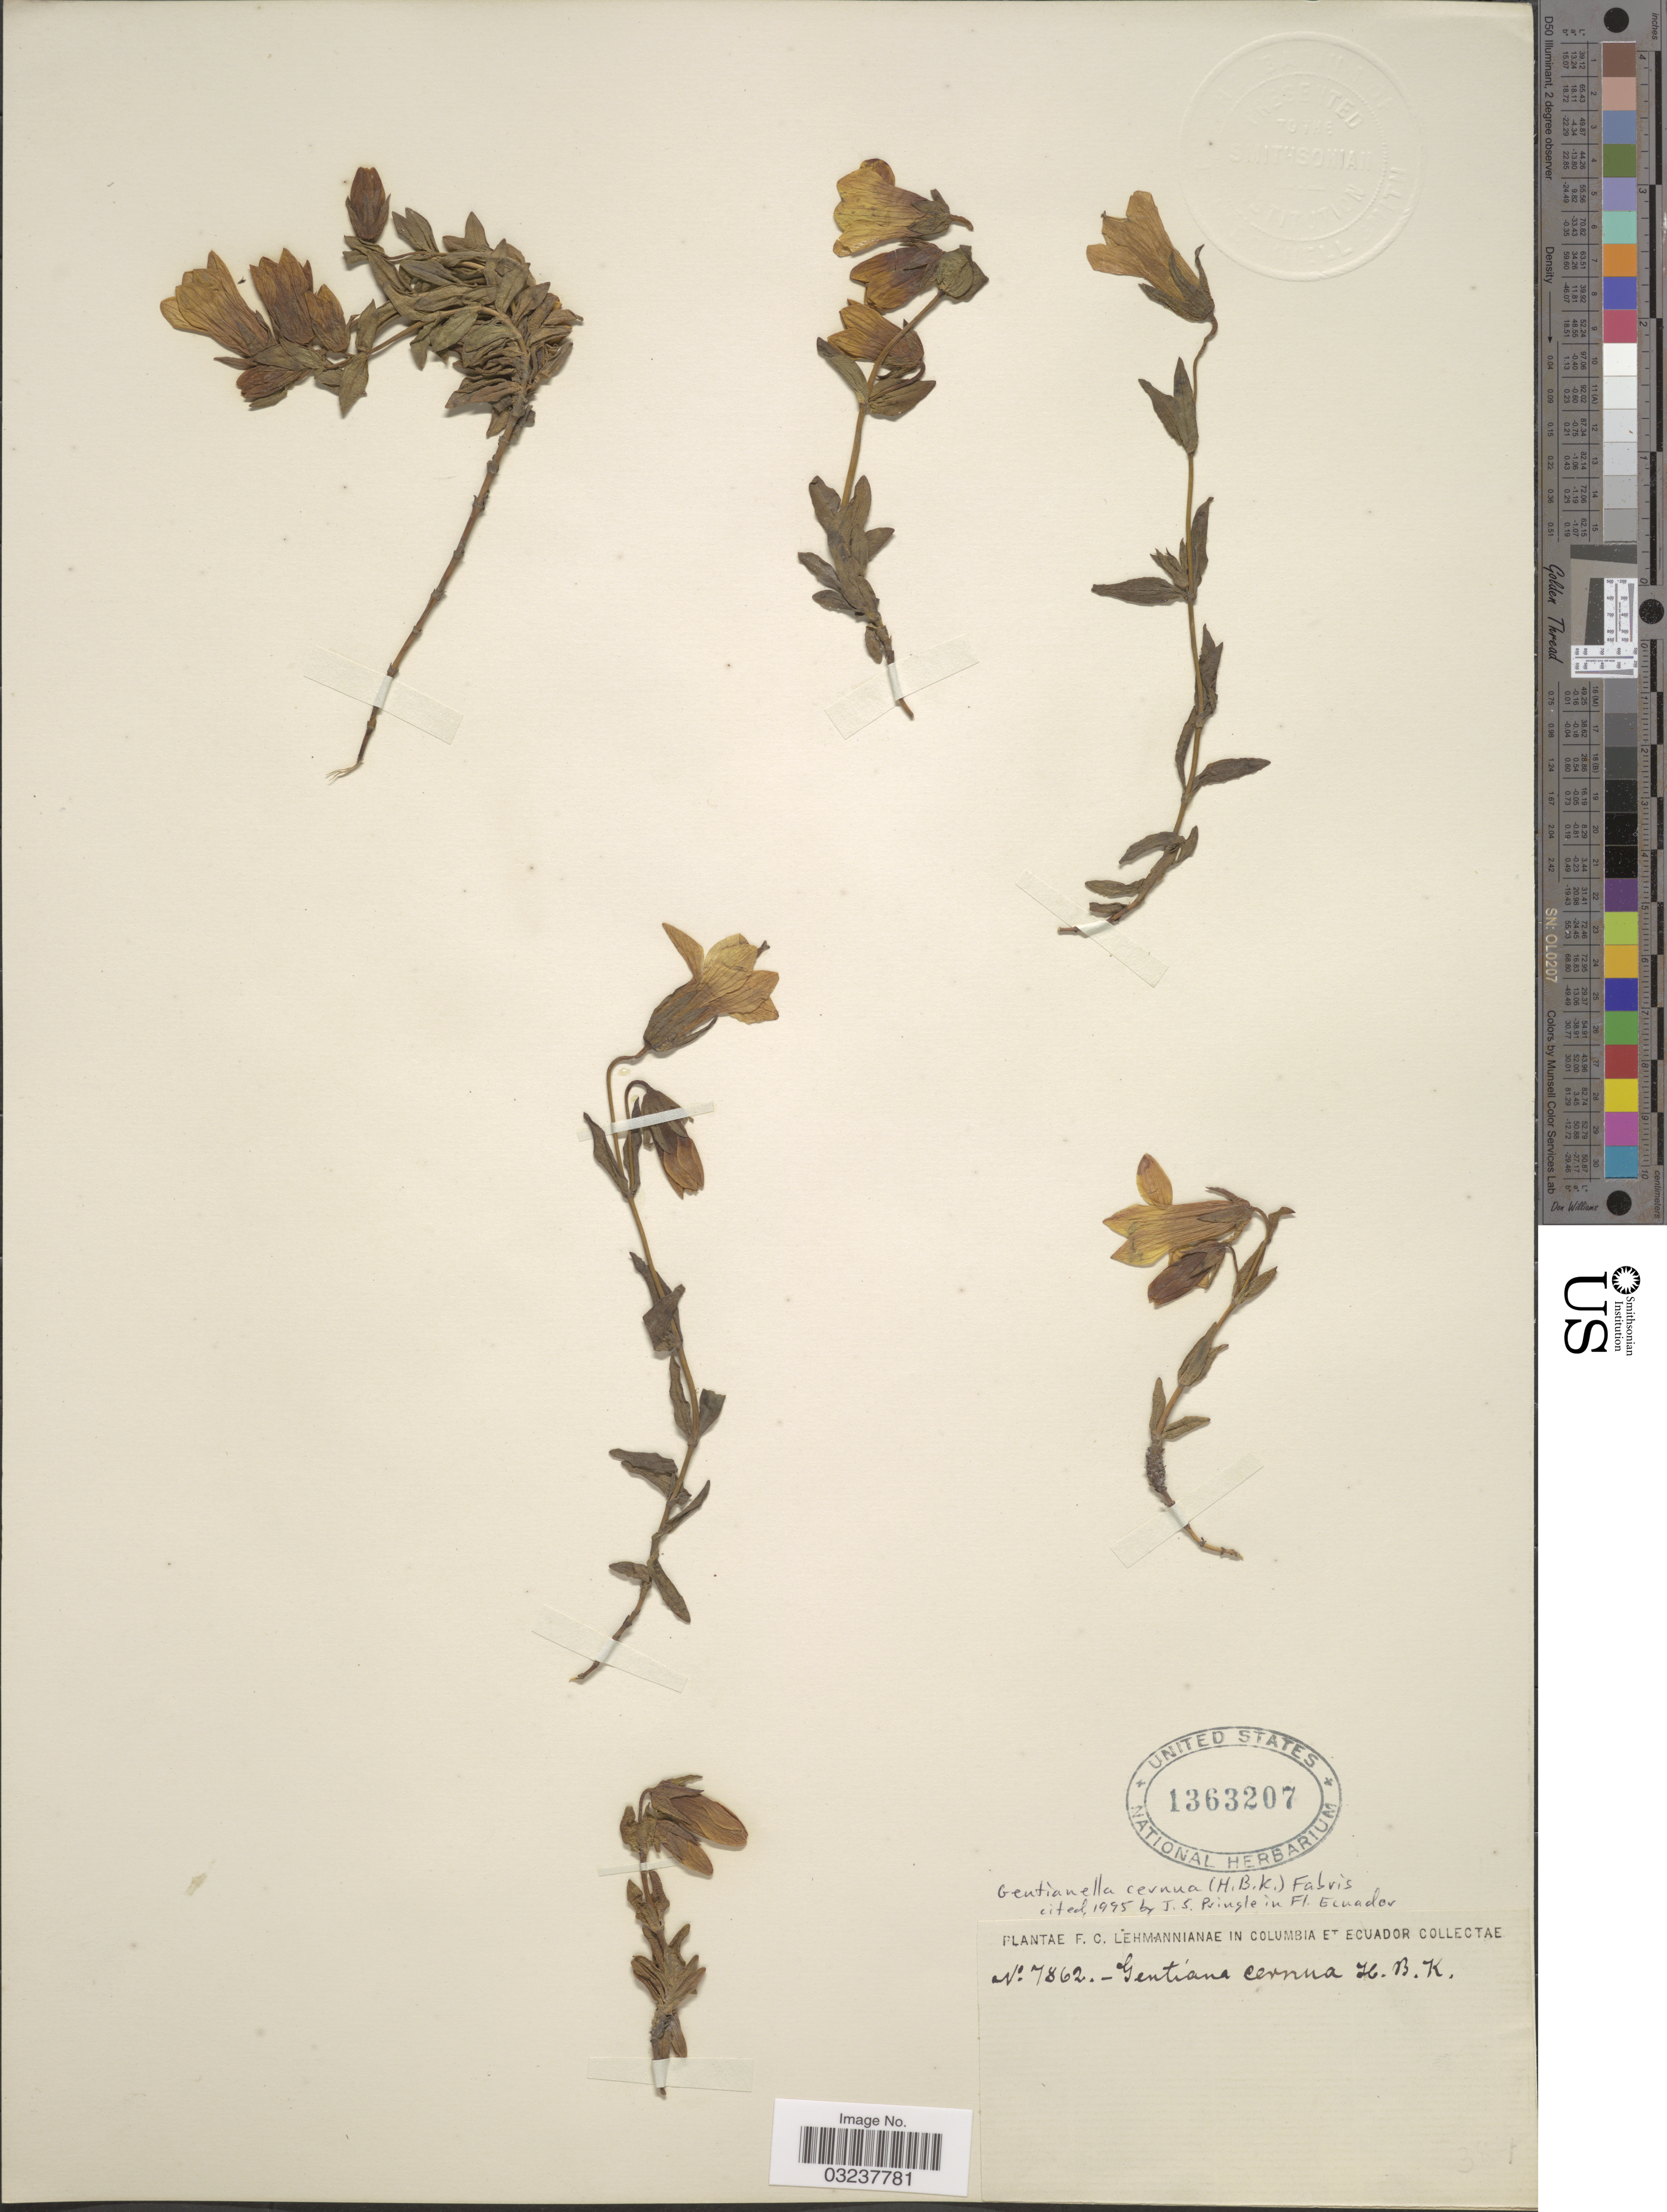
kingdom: Plantae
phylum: Tracheophyta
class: Magnoliopsida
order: Gentianales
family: Gentianaceae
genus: Gentianella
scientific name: Gentianella cernua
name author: (Kunth) Fabris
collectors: F. C. Lehmann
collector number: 7862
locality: In Columbia et Ecuador.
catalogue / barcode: US 1363207